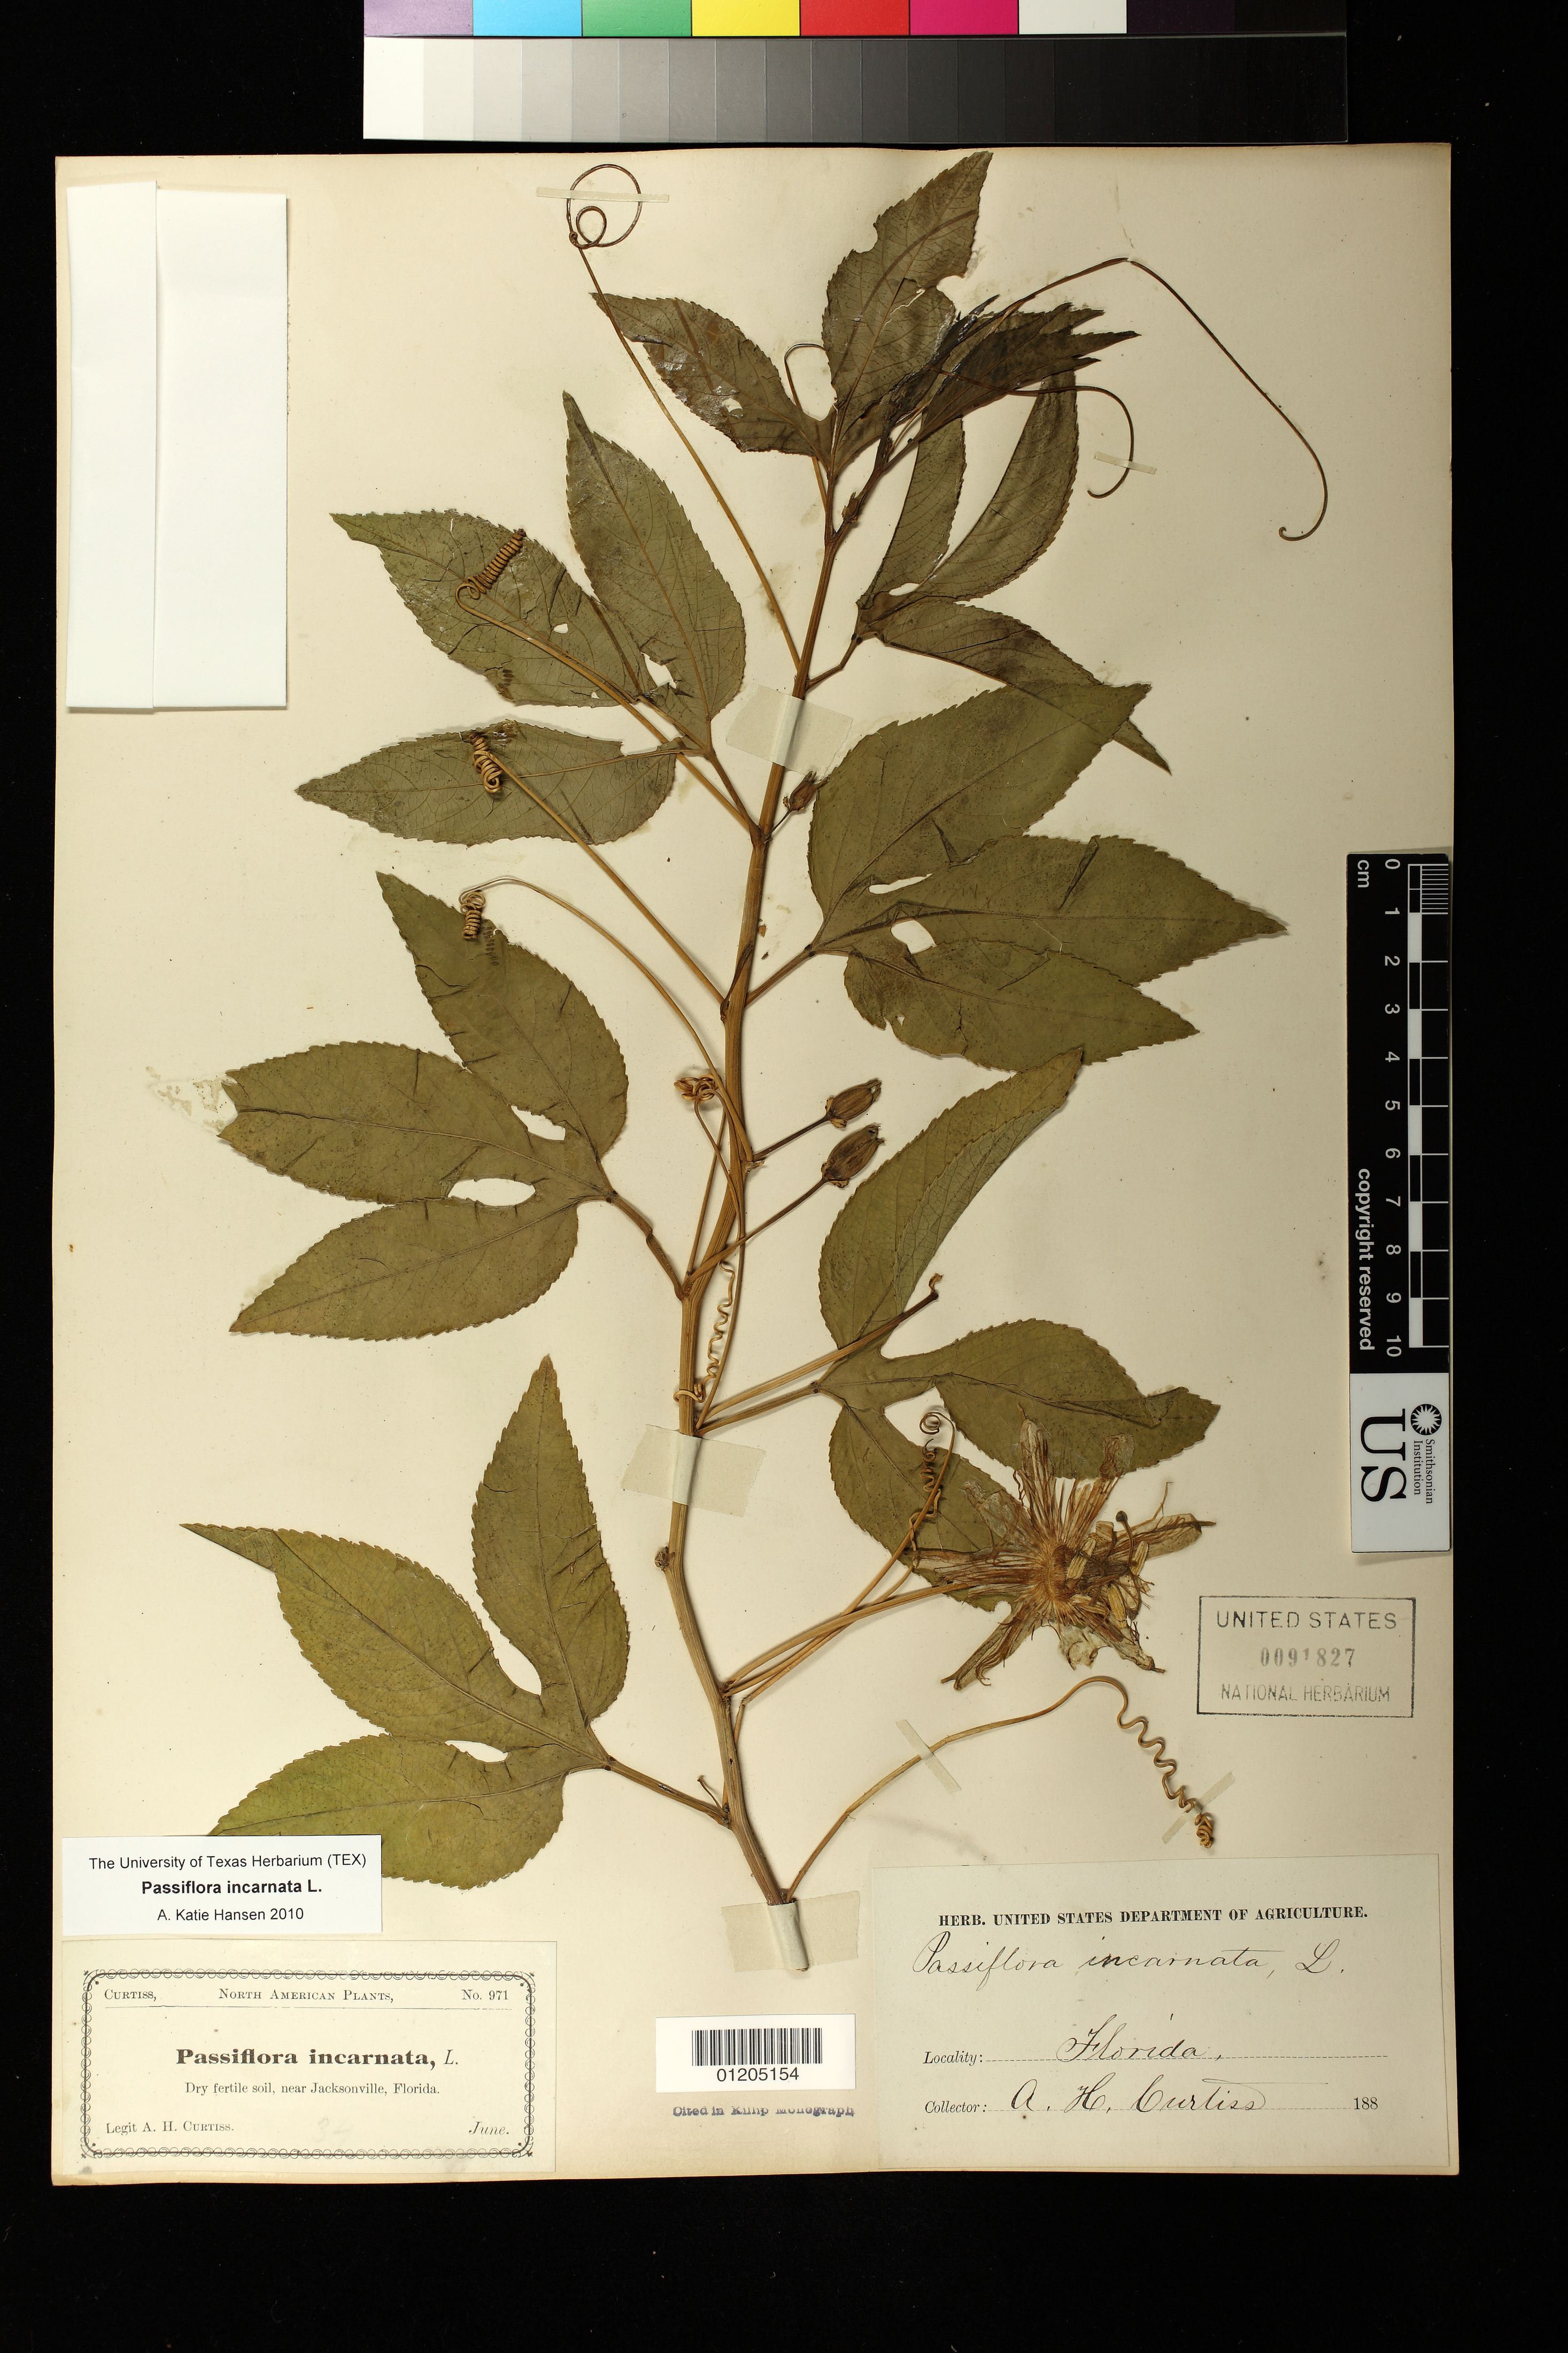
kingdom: Plantae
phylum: Tracheophyta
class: Magnoliopsida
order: Malpighiales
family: Passifloraceae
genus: Passiflora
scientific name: Passiflora incarnata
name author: L.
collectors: A. H. Curtiss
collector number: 971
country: United States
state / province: Florida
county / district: Duval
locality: Dry fertile soil, near Jacksonville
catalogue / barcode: US 91827